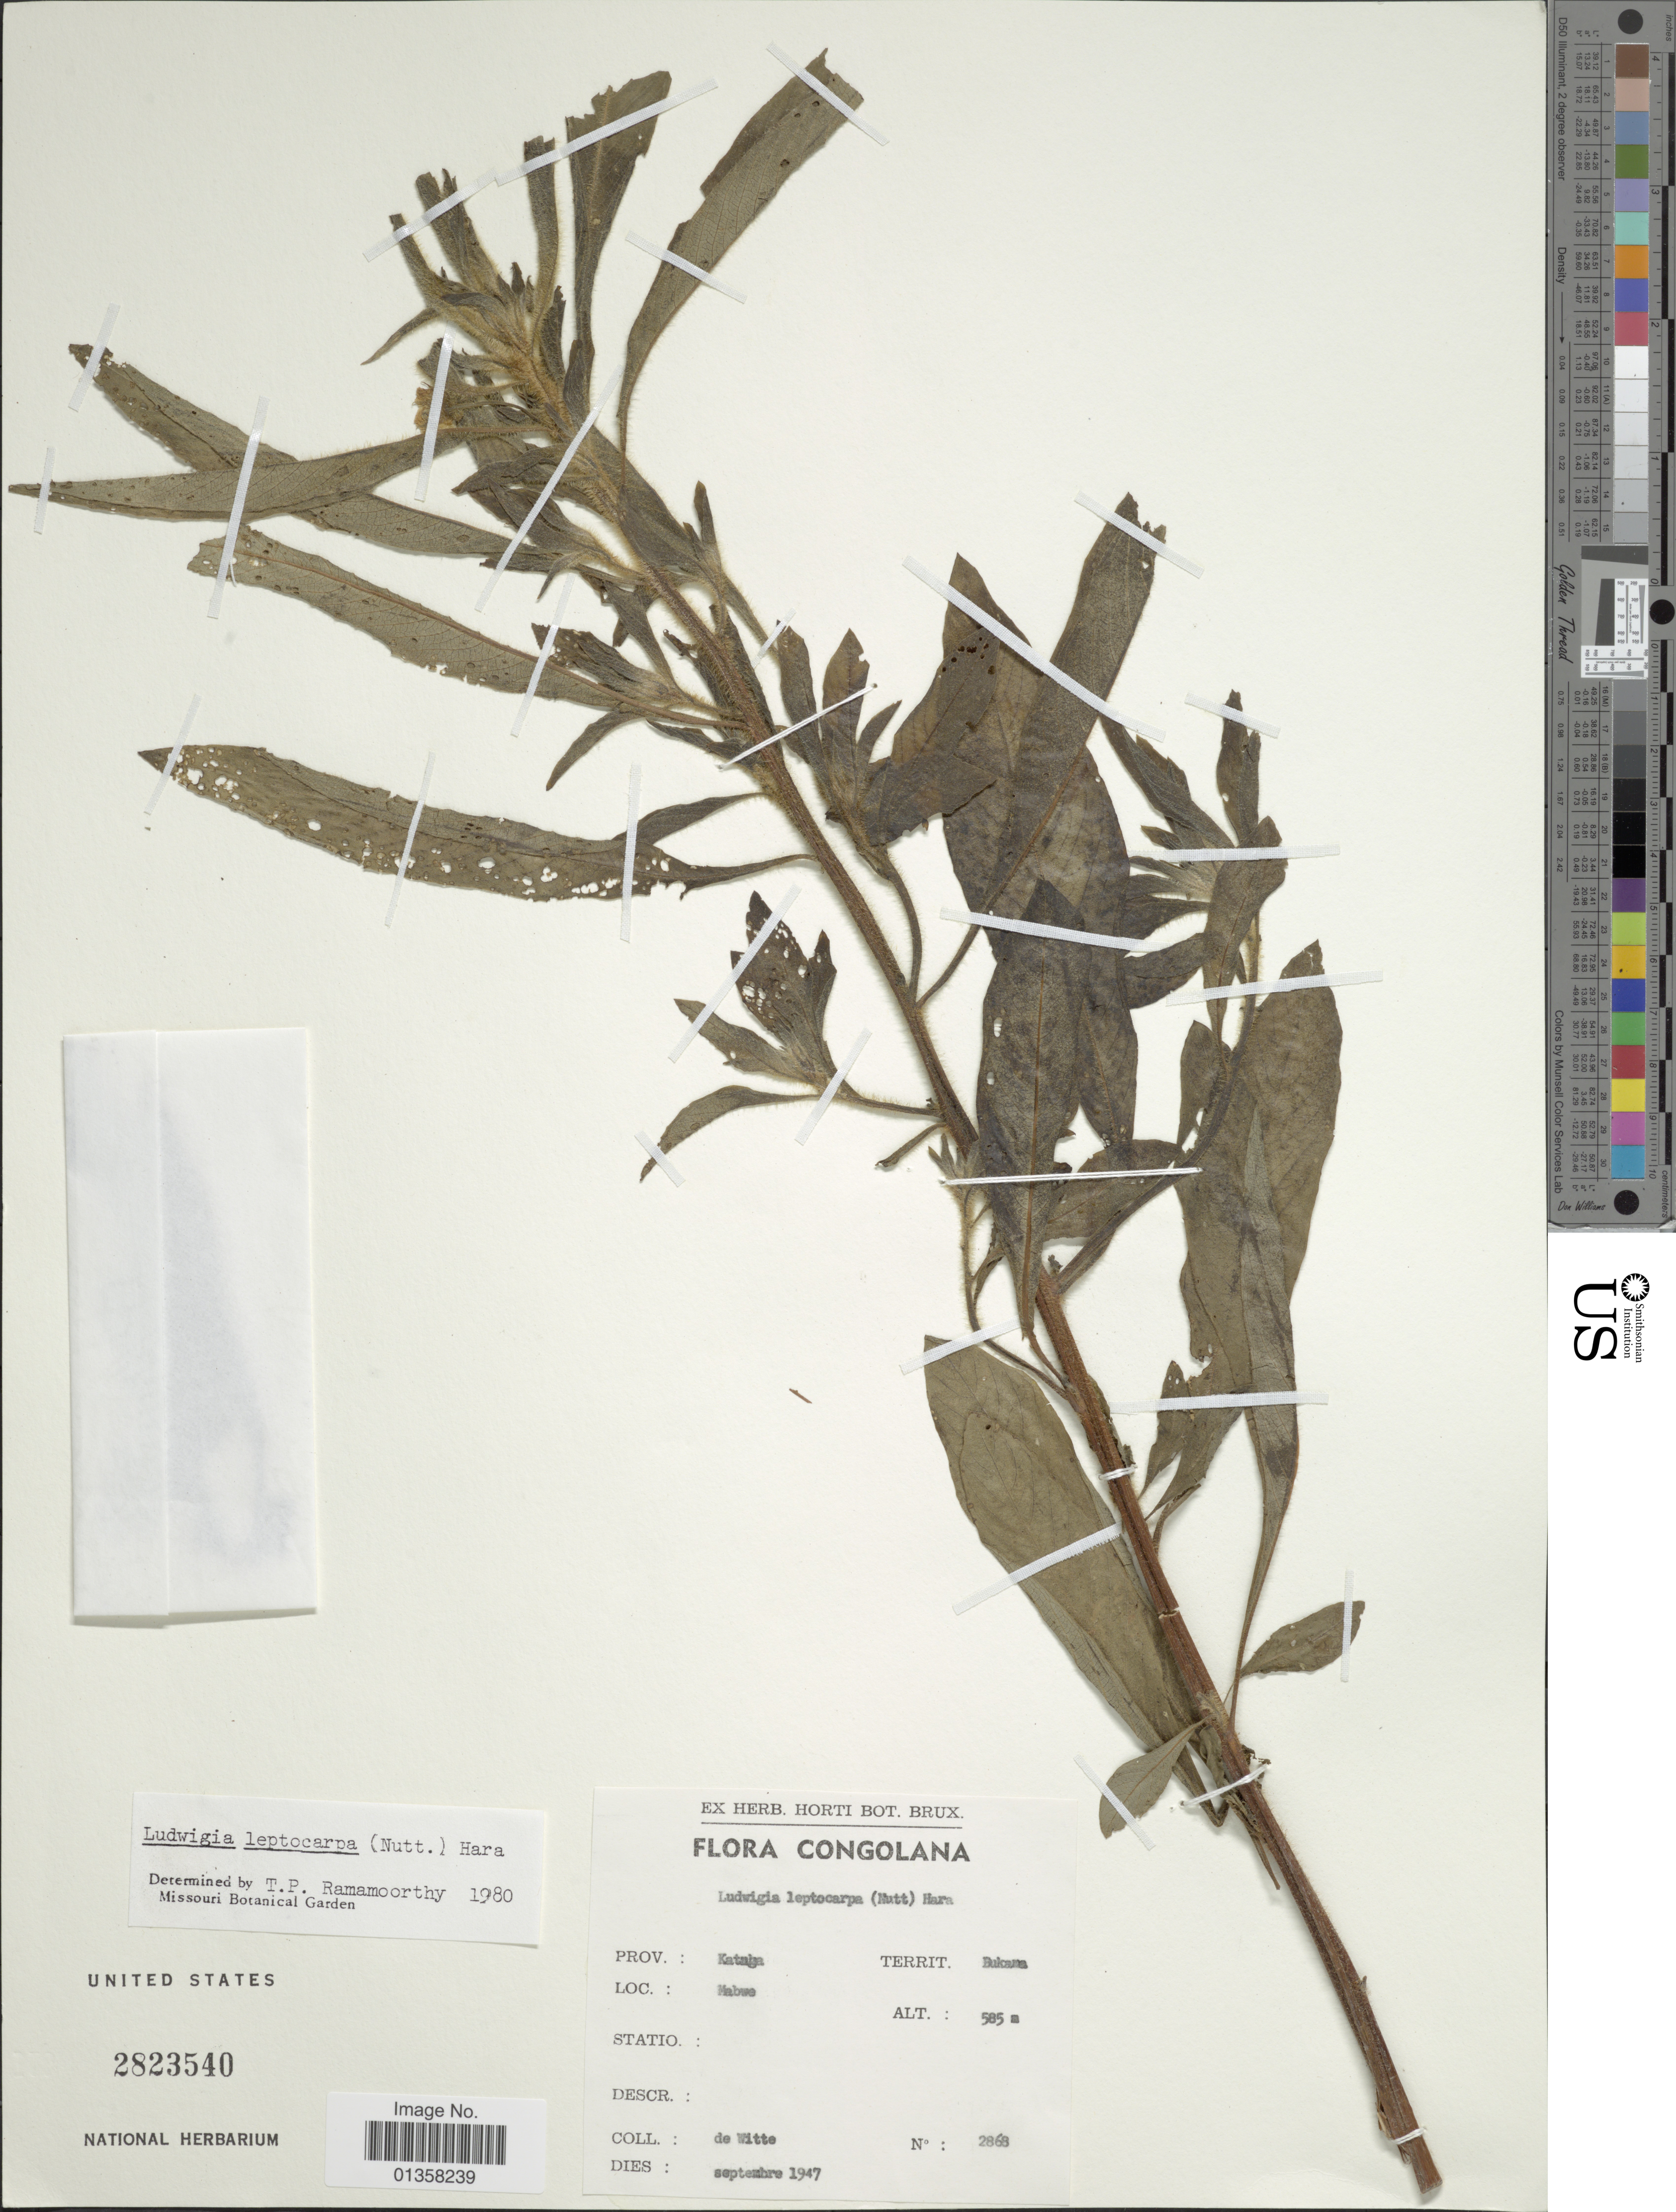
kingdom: Plantae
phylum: Tracheophyta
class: Magnoliopsida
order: Myrtales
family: Onagraceae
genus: Ludwigia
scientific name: Ludwigia leptocarpa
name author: (Nutt.) H. Hara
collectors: -. de Witte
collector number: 2868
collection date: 1947-09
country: Congo, Democratic Republic of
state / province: Haut-Lomami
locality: Territ. Bukama, Mabwe.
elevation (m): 585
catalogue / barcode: US 2823540